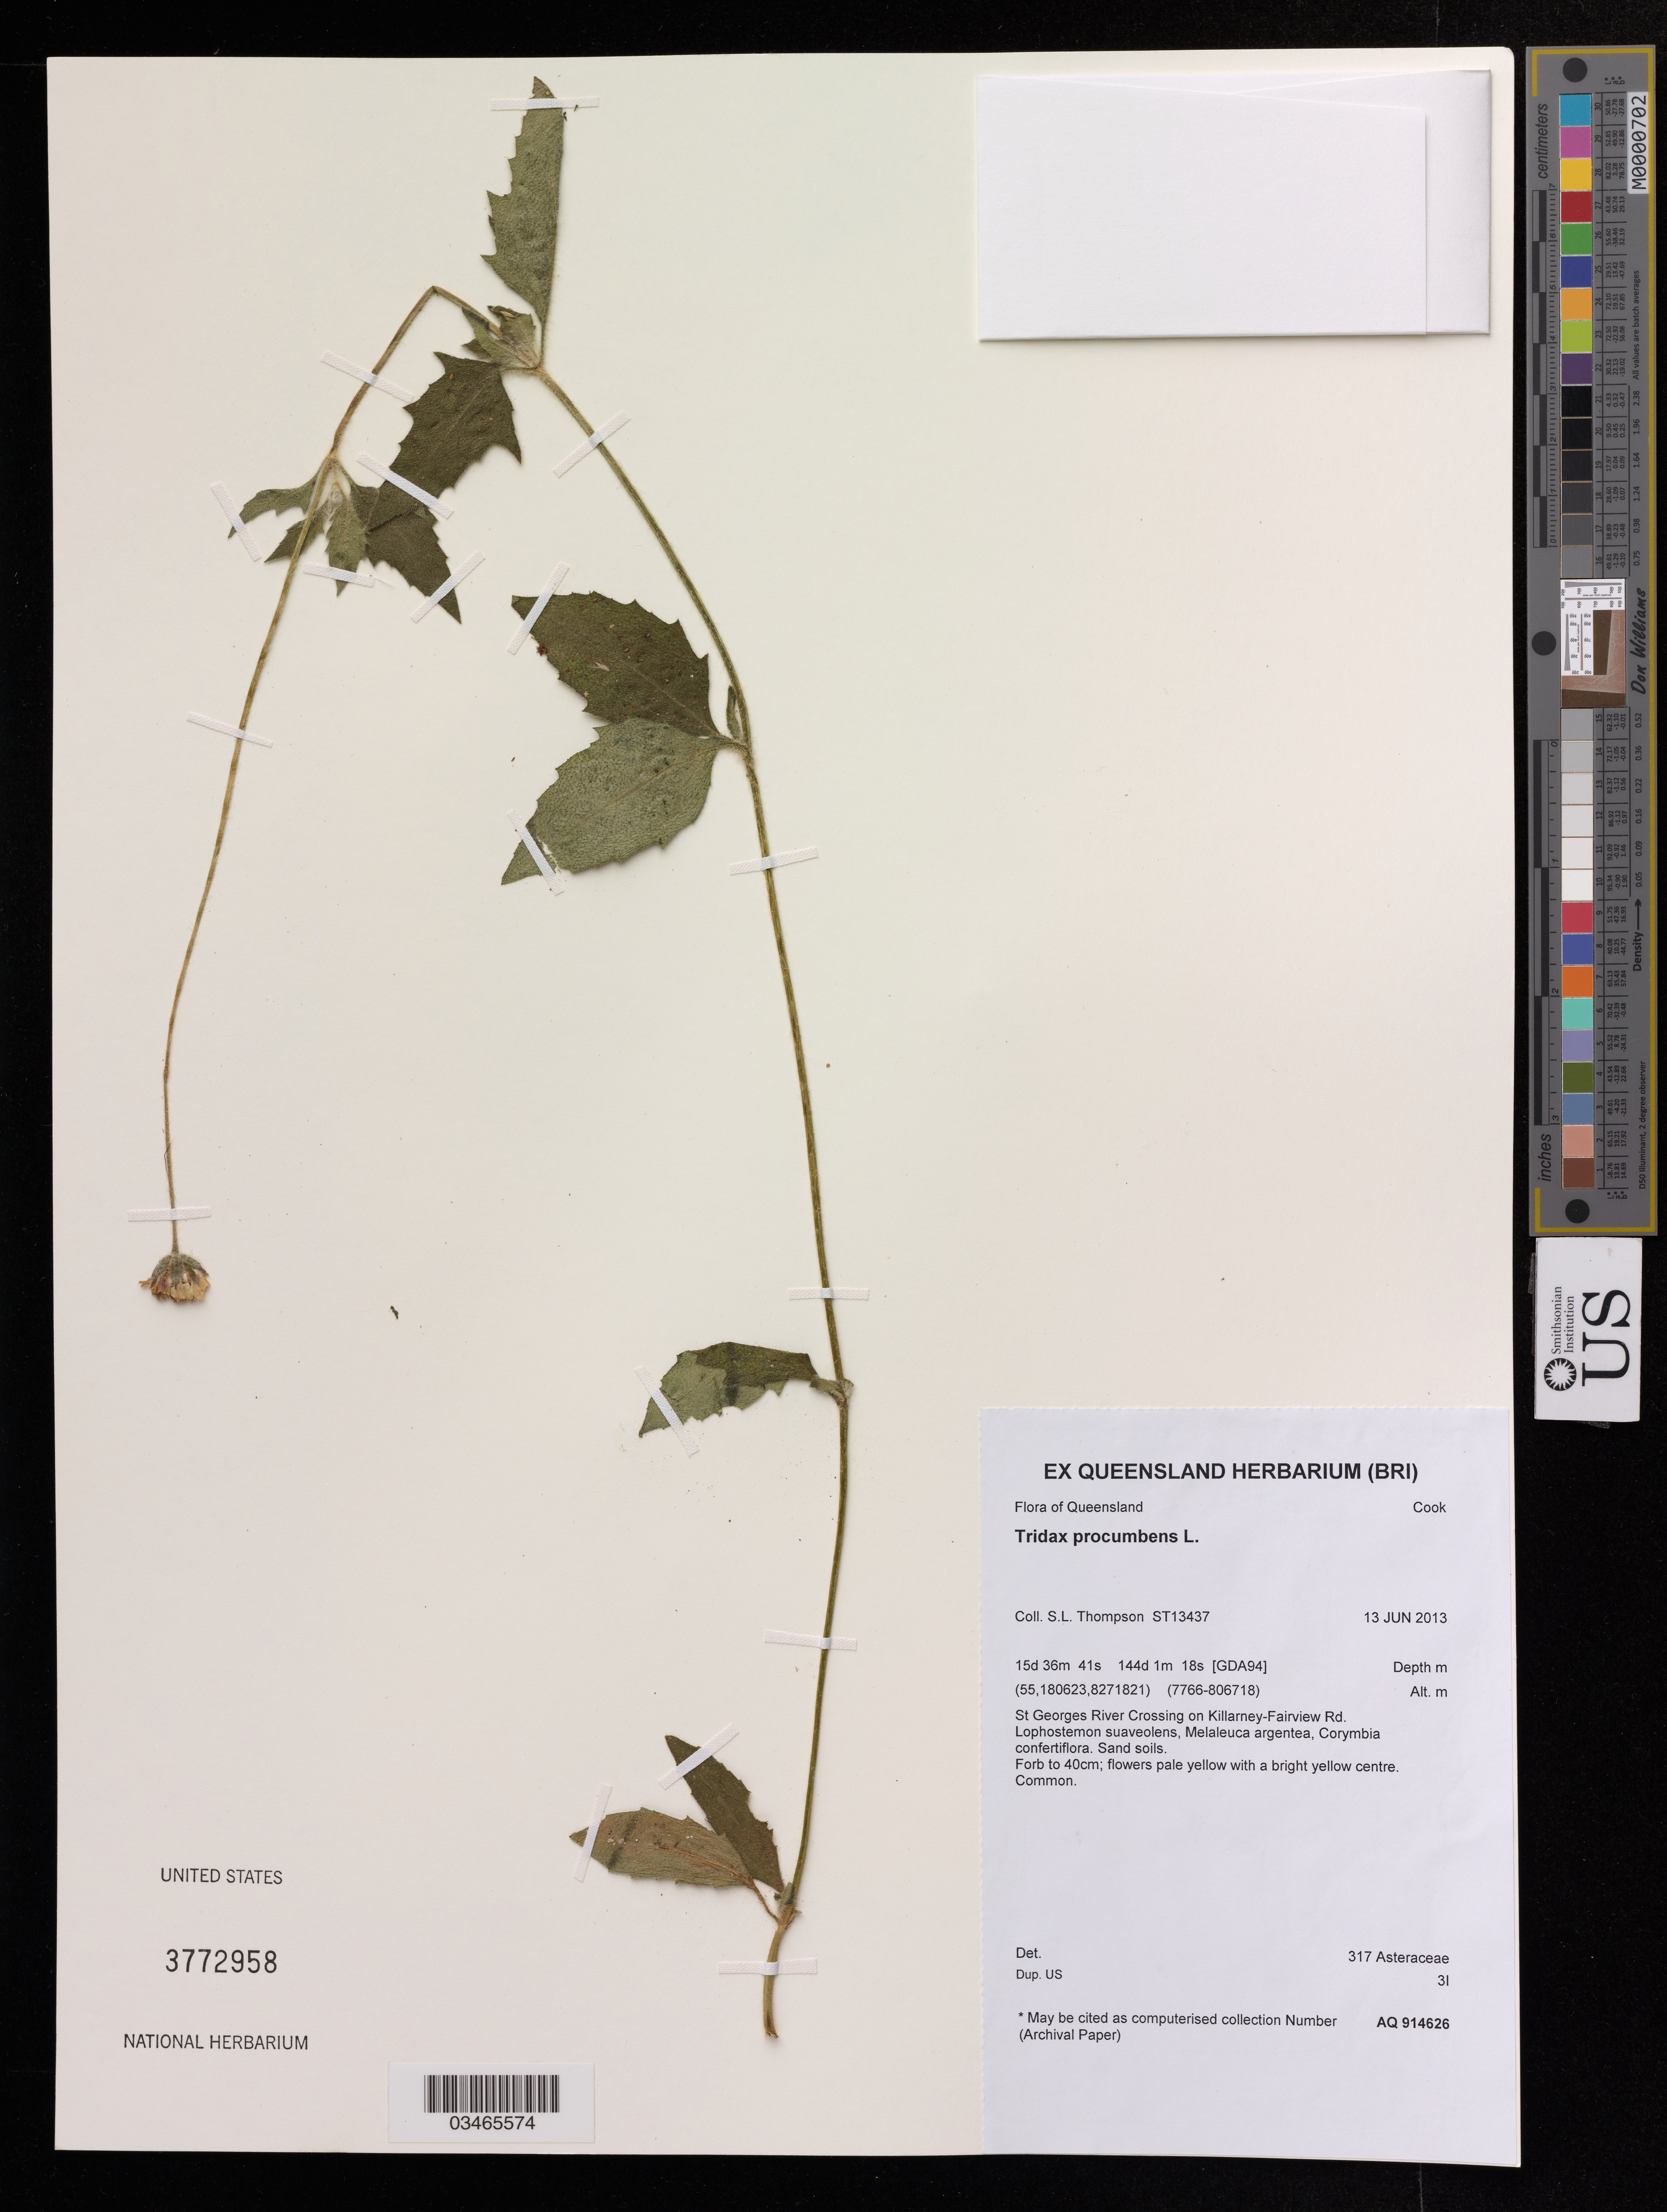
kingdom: Plantae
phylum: Tracheophyta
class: Magnoliopsida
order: Asterales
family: Asteraceae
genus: Tridax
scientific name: Tridax procumbens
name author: L.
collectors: S. L. Thompson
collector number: ST13437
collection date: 2013-06-13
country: Australia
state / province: Queensland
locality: Cook, St. Georges River Crossing on Killarney-Fairview Rd.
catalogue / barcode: US 3772958